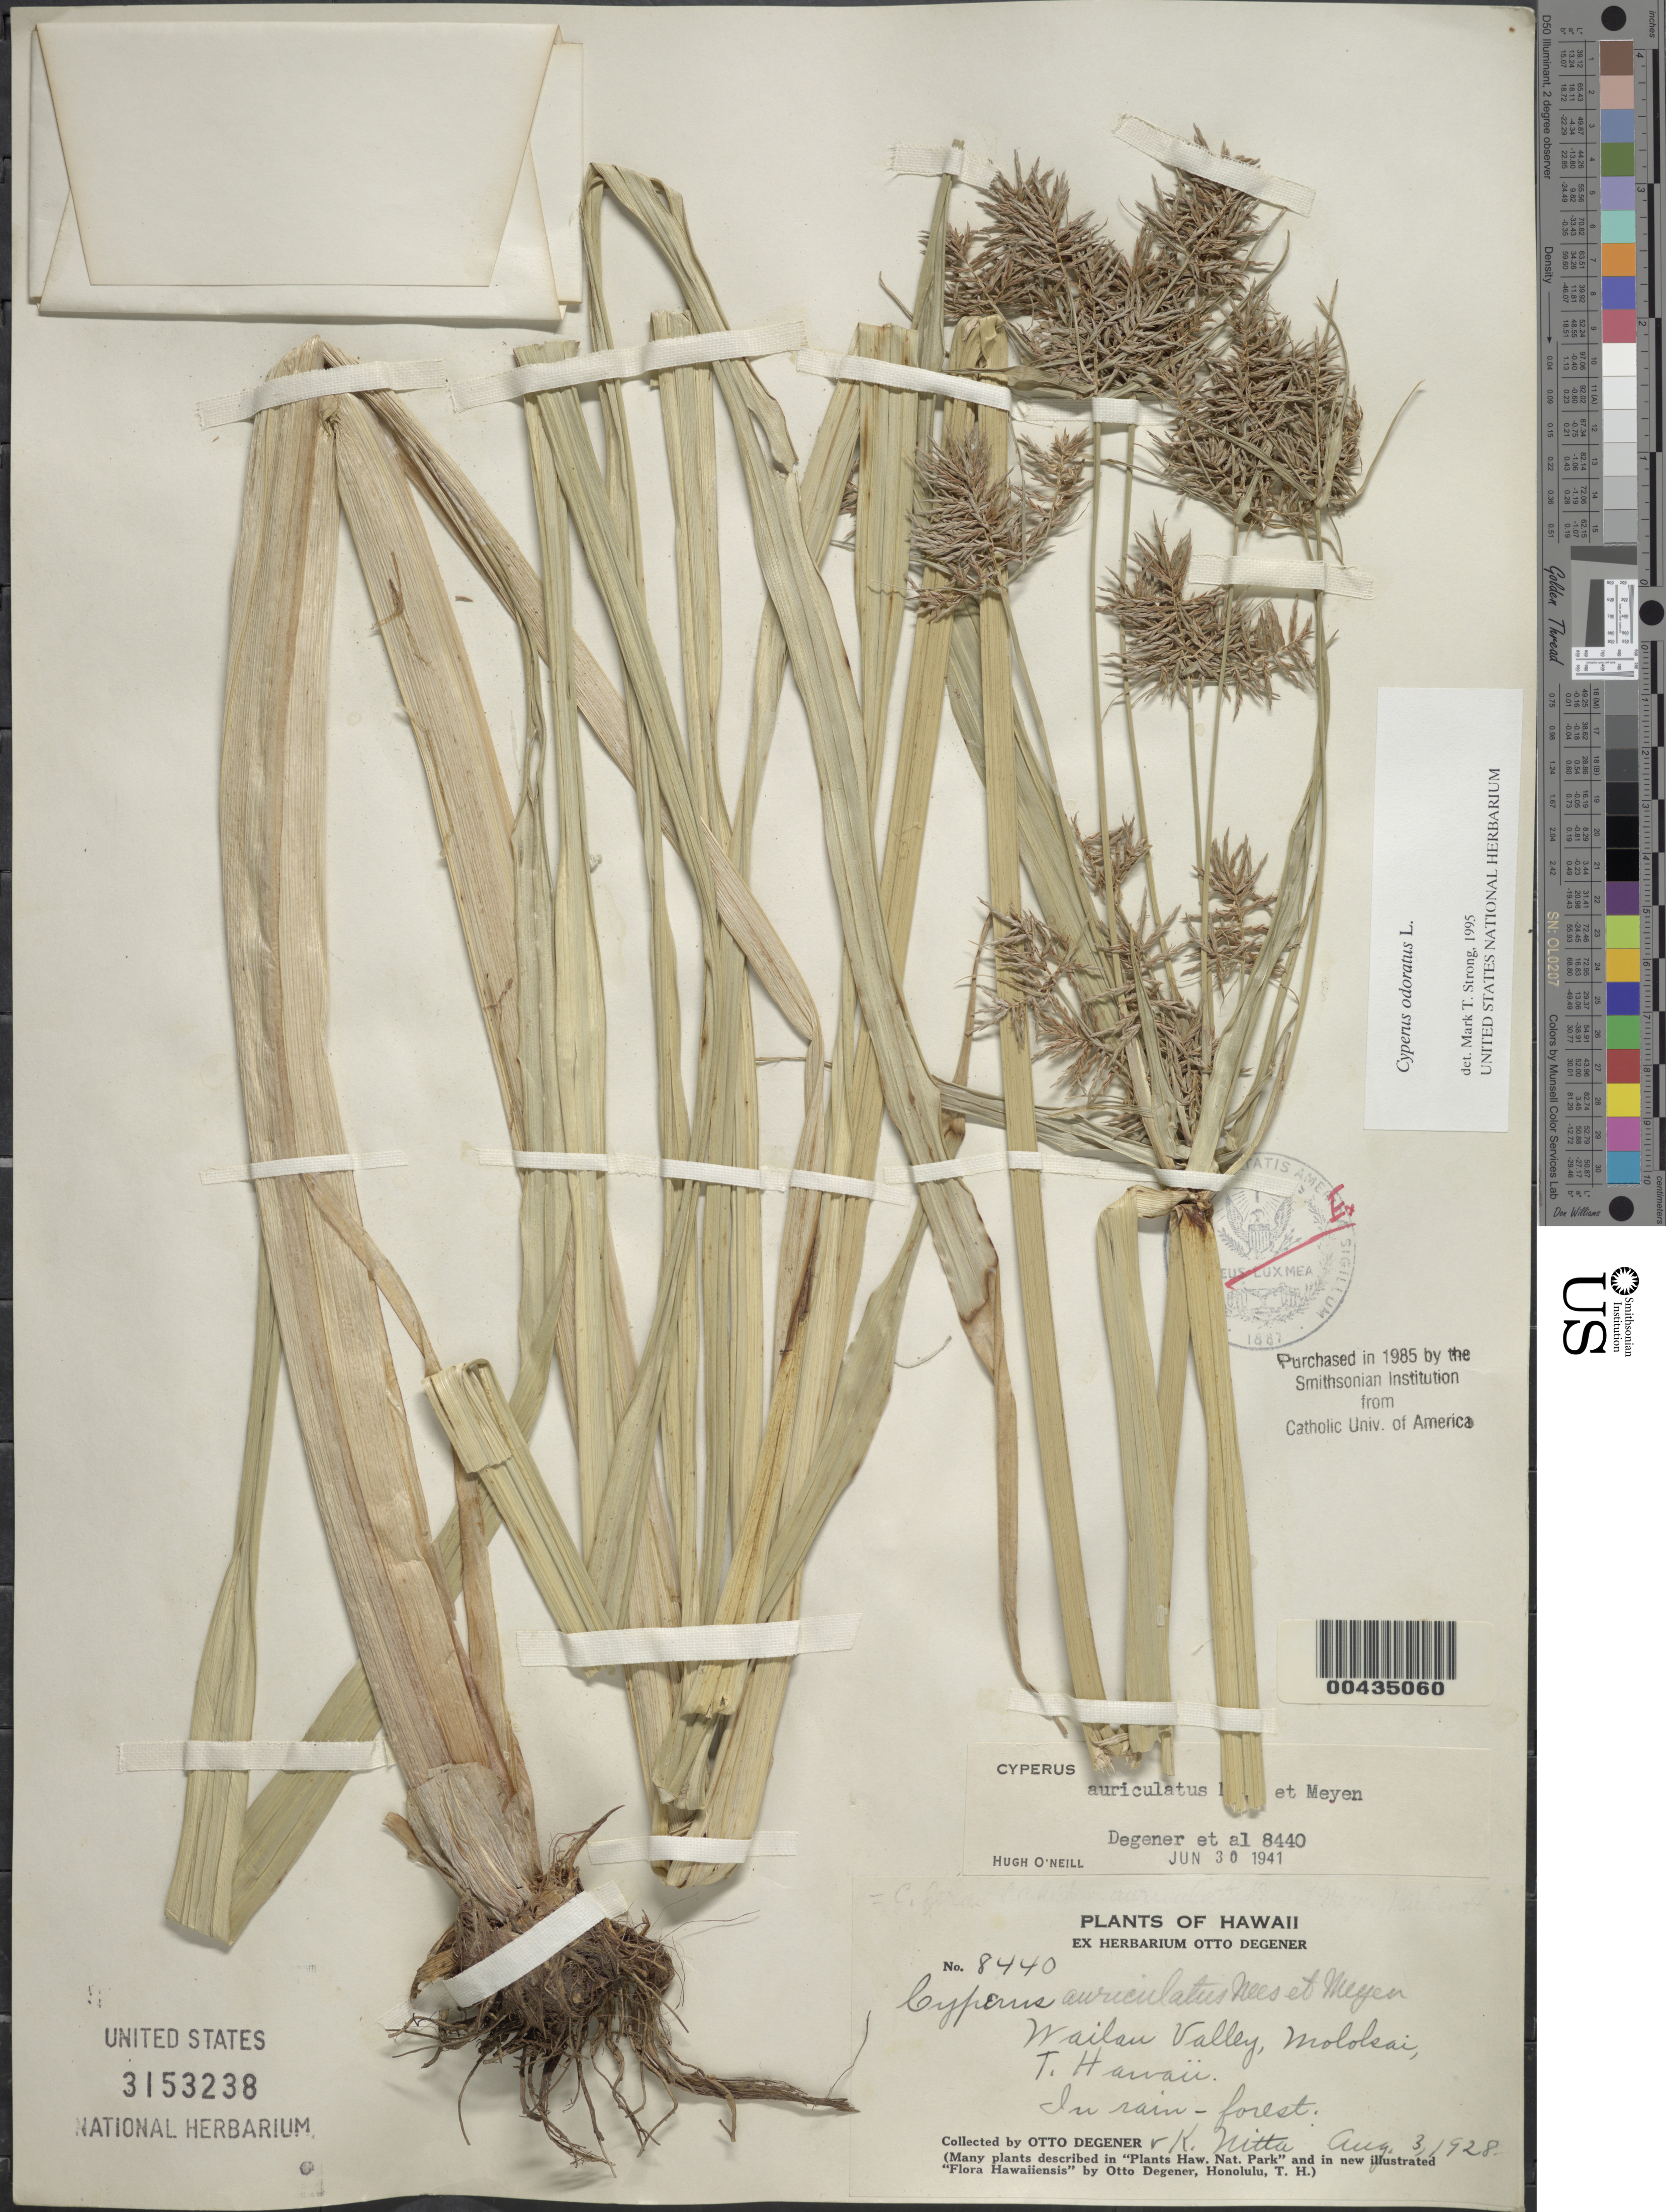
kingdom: Plantae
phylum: Tracheophyta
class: Liliopsida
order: Poales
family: Cyperaceae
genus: Cyperus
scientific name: Cyperus prescottianus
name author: Hook. & Arn.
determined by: Wagner, W. L., (BOT), Smithsonian Institution - National Museum of Natural History (UNITED STATES)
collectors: O. Degener & K. Nitta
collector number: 8440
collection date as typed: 3 Aug 1928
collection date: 1928-08-03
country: United States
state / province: Hawaii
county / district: Maui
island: Moloka'i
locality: Wailau Valley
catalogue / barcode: US 3153238